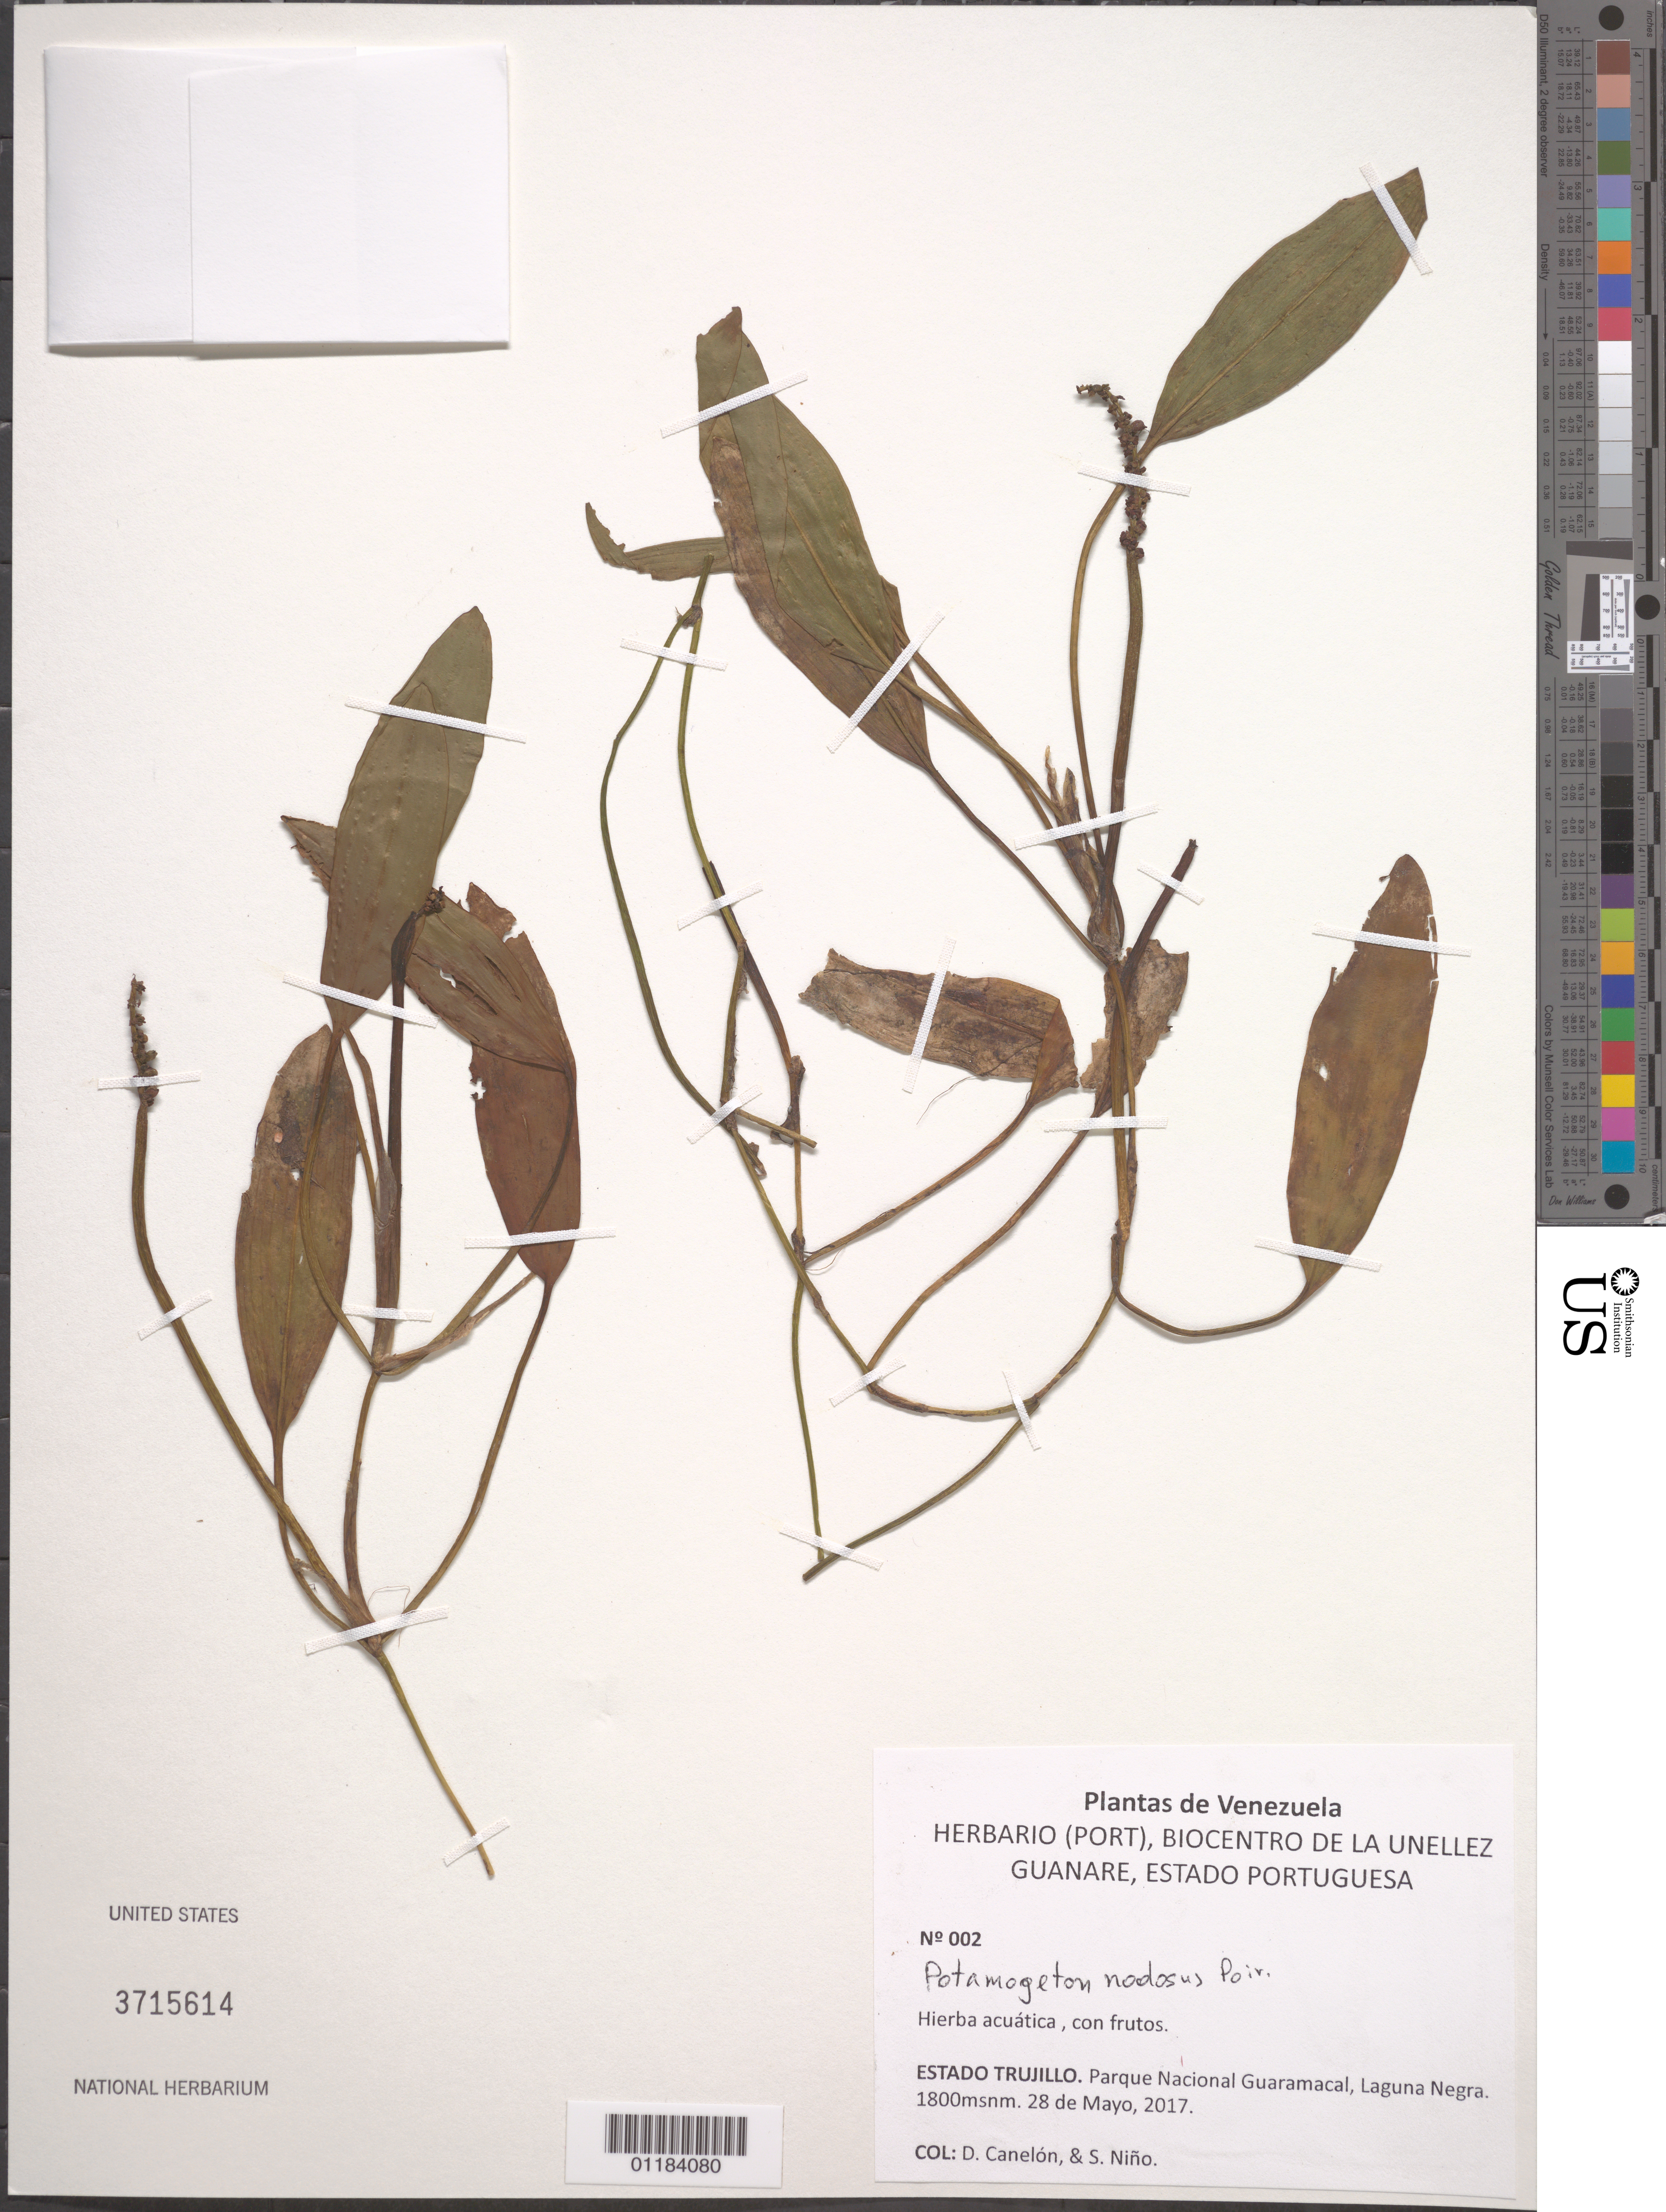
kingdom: Plantae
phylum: Tracheophyta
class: Liliopsida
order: Alismatales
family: Potamogetonaceae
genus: Potamogeton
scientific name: Potamogeton nodosus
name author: Poir.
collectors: D. Canelón & S. M. Niño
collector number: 2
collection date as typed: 28 de Mayo, 2017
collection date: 2017-05-28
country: Venezuela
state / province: Trujillo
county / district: Boconó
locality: Parque Nacional Guaramacal, Laguna Negra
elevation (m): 1800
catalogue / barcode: US 3715614